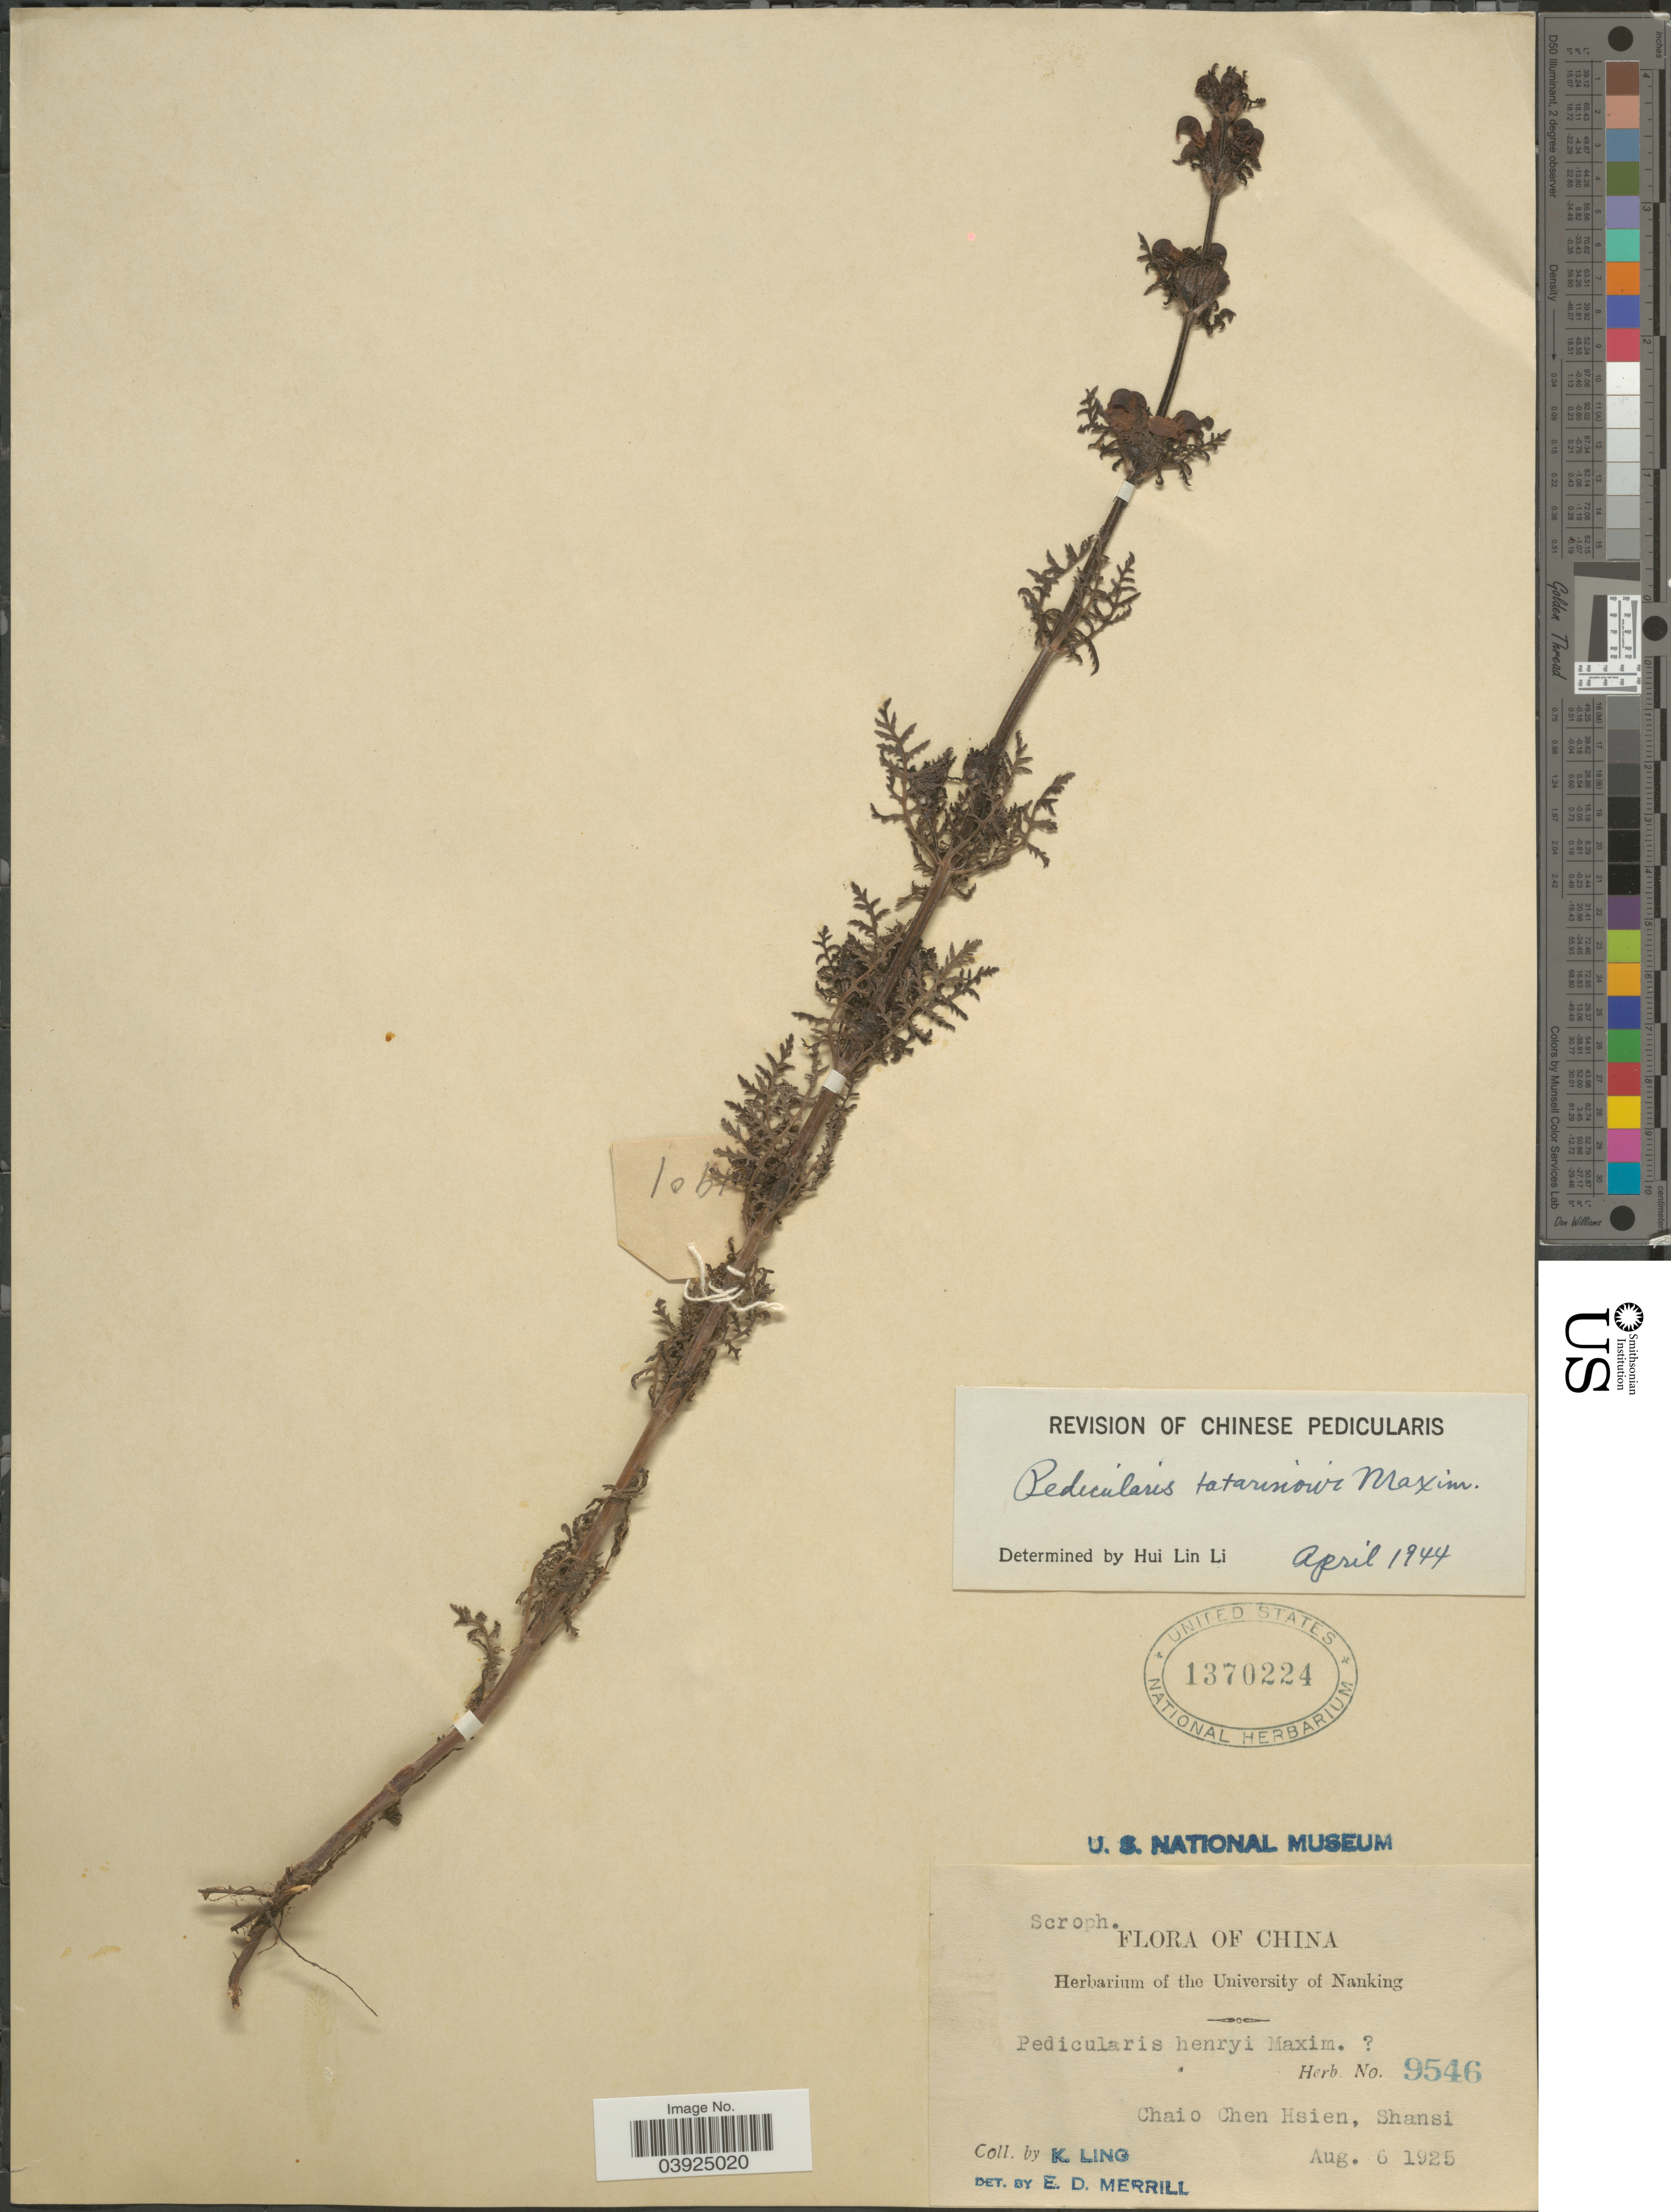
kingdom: Plantae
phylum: Tracheophyta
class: Magnoliopsida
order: Lamiales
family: Orobanchaceae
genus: Pedicularis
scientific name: Pedicularis tatarinowii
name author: Maxim.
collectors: K. Ling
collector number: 9546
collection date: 1925-08-06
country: China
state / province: Shanxi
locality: Chaio Chen Hsien, Shansi.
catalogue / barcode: US 1370224